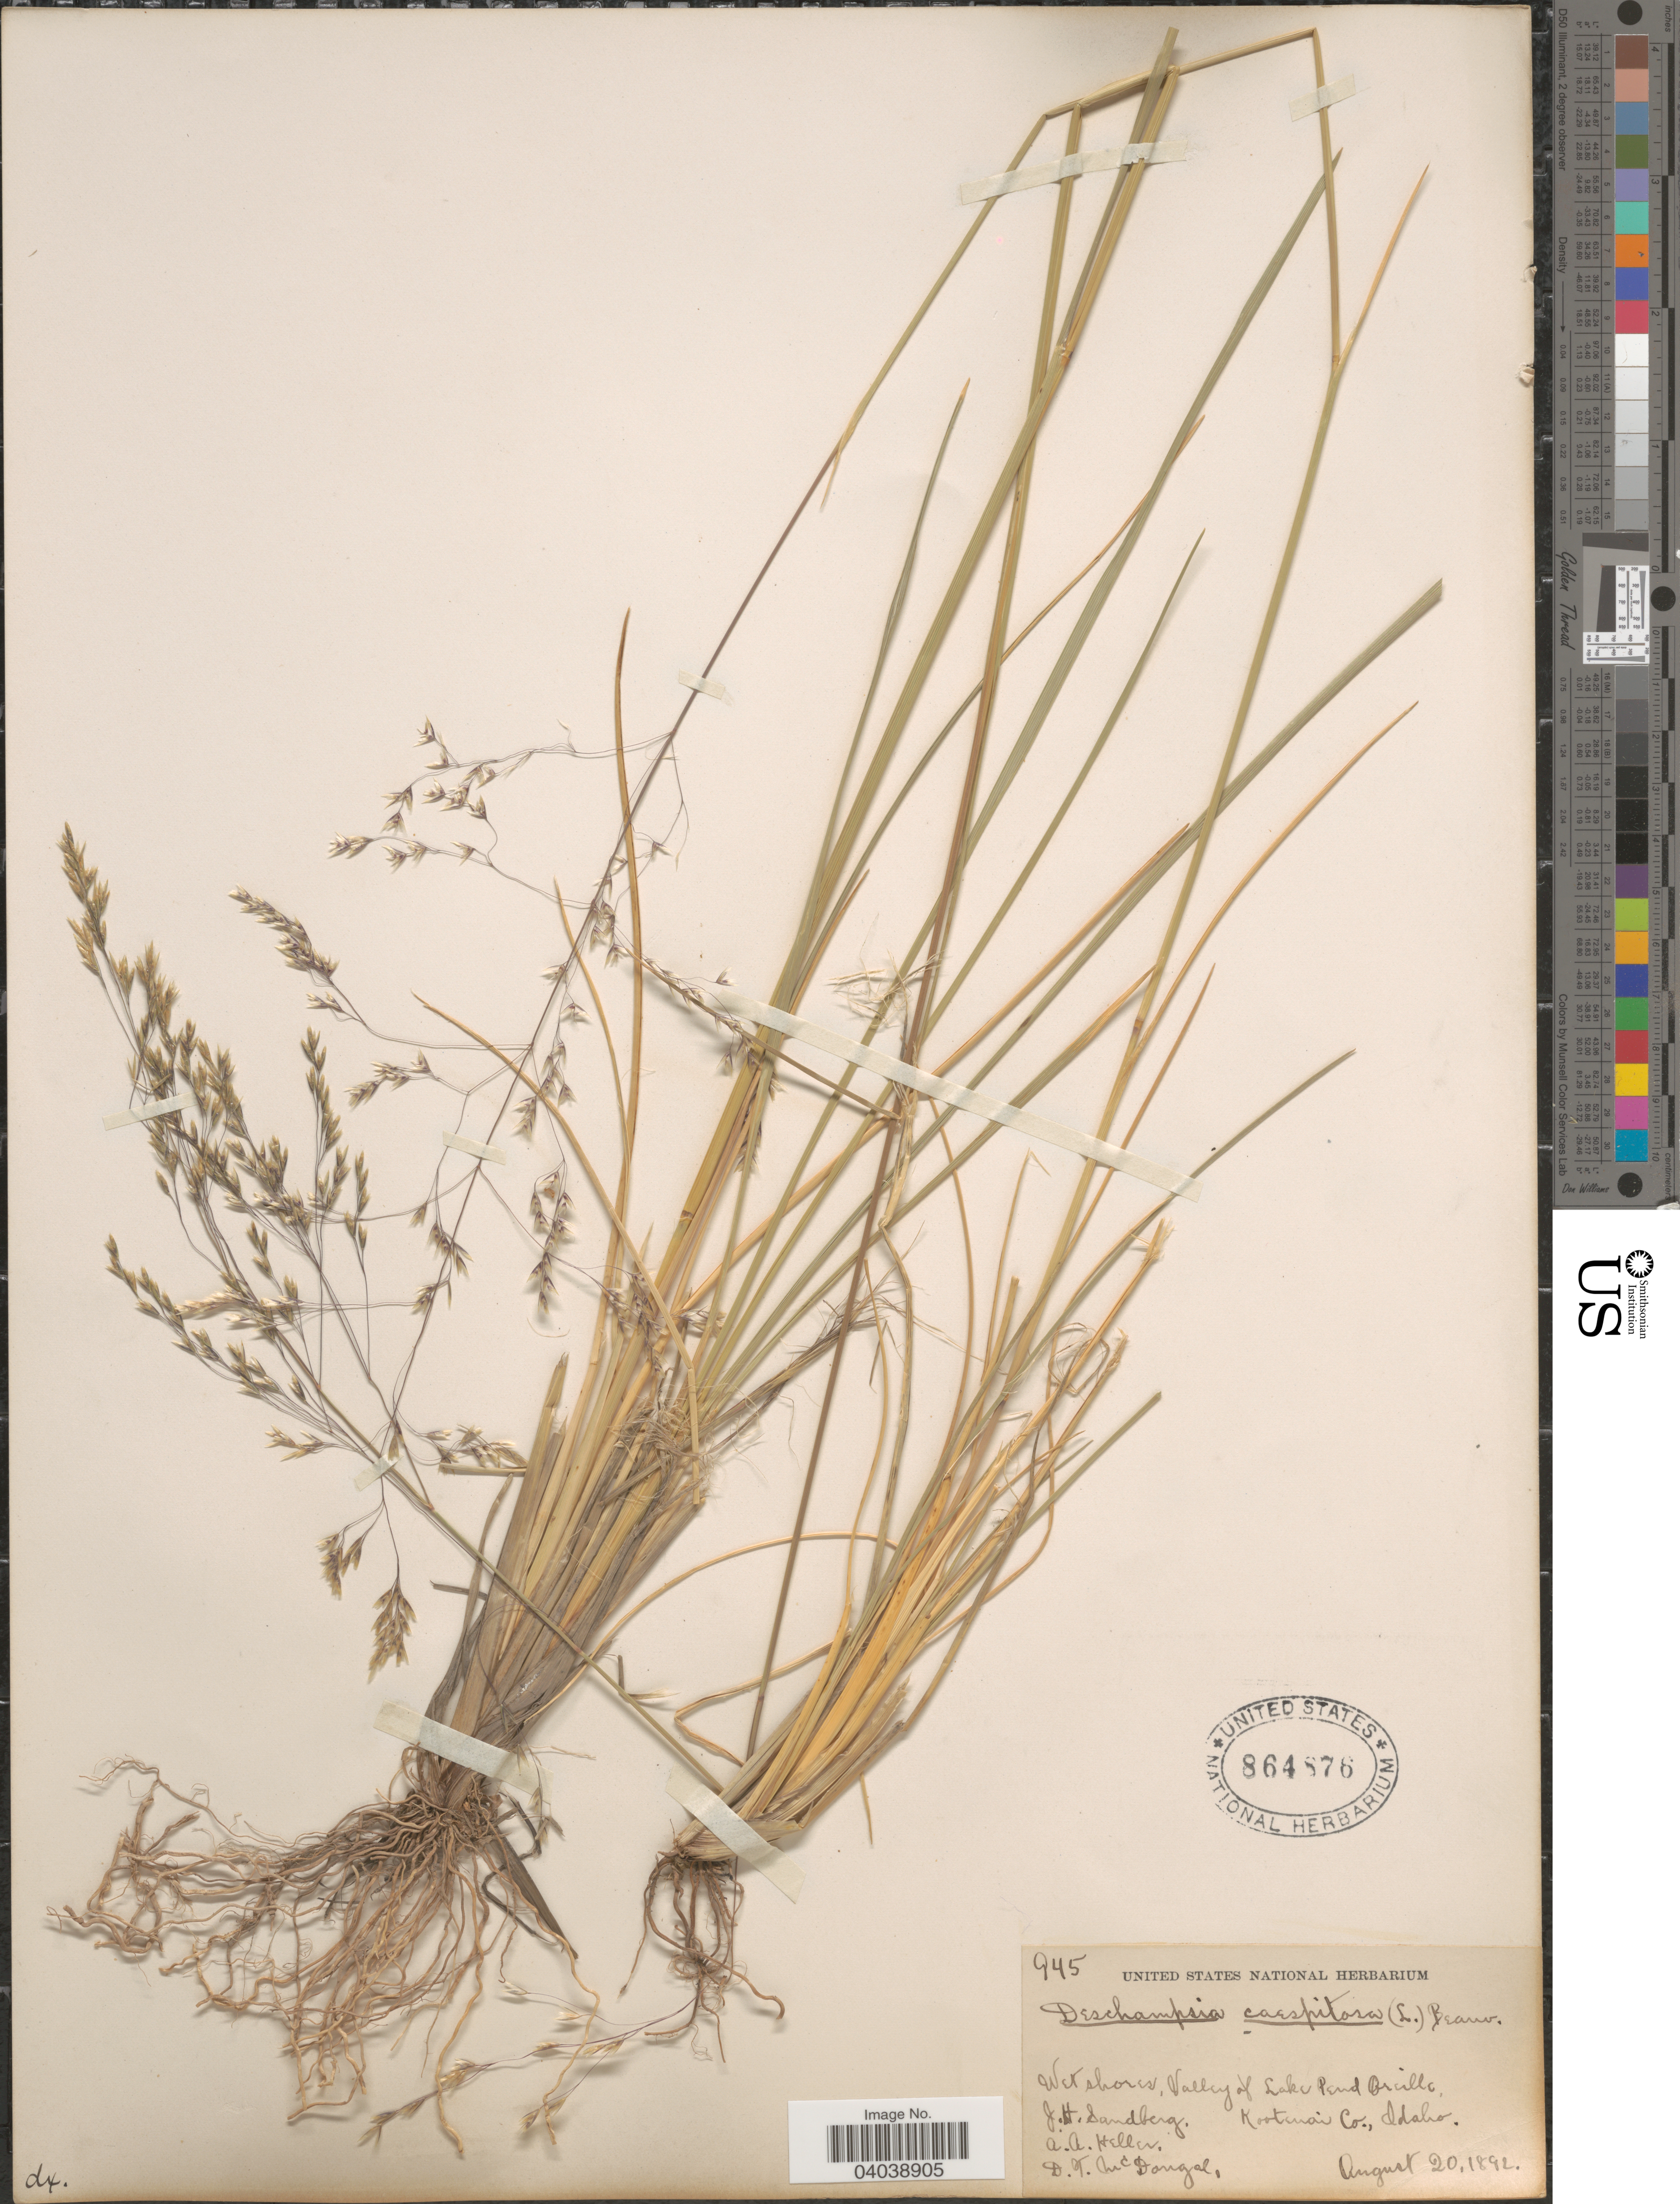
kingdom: Plantae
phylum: Tracheophyta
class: Liliopsida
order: Poales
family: Poaceae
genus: Deschampsia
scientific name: Deschampsia cespitosa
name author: (L.) P. Beauv.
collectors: J. H. Sandberg, A. A. Heller & D. McDougal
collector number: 945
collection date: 1892-08-20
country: United States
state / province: Idaho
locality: Wet shores, Valley of Lake Pend Oreille. Kootenai Co.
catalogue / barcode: US 864876